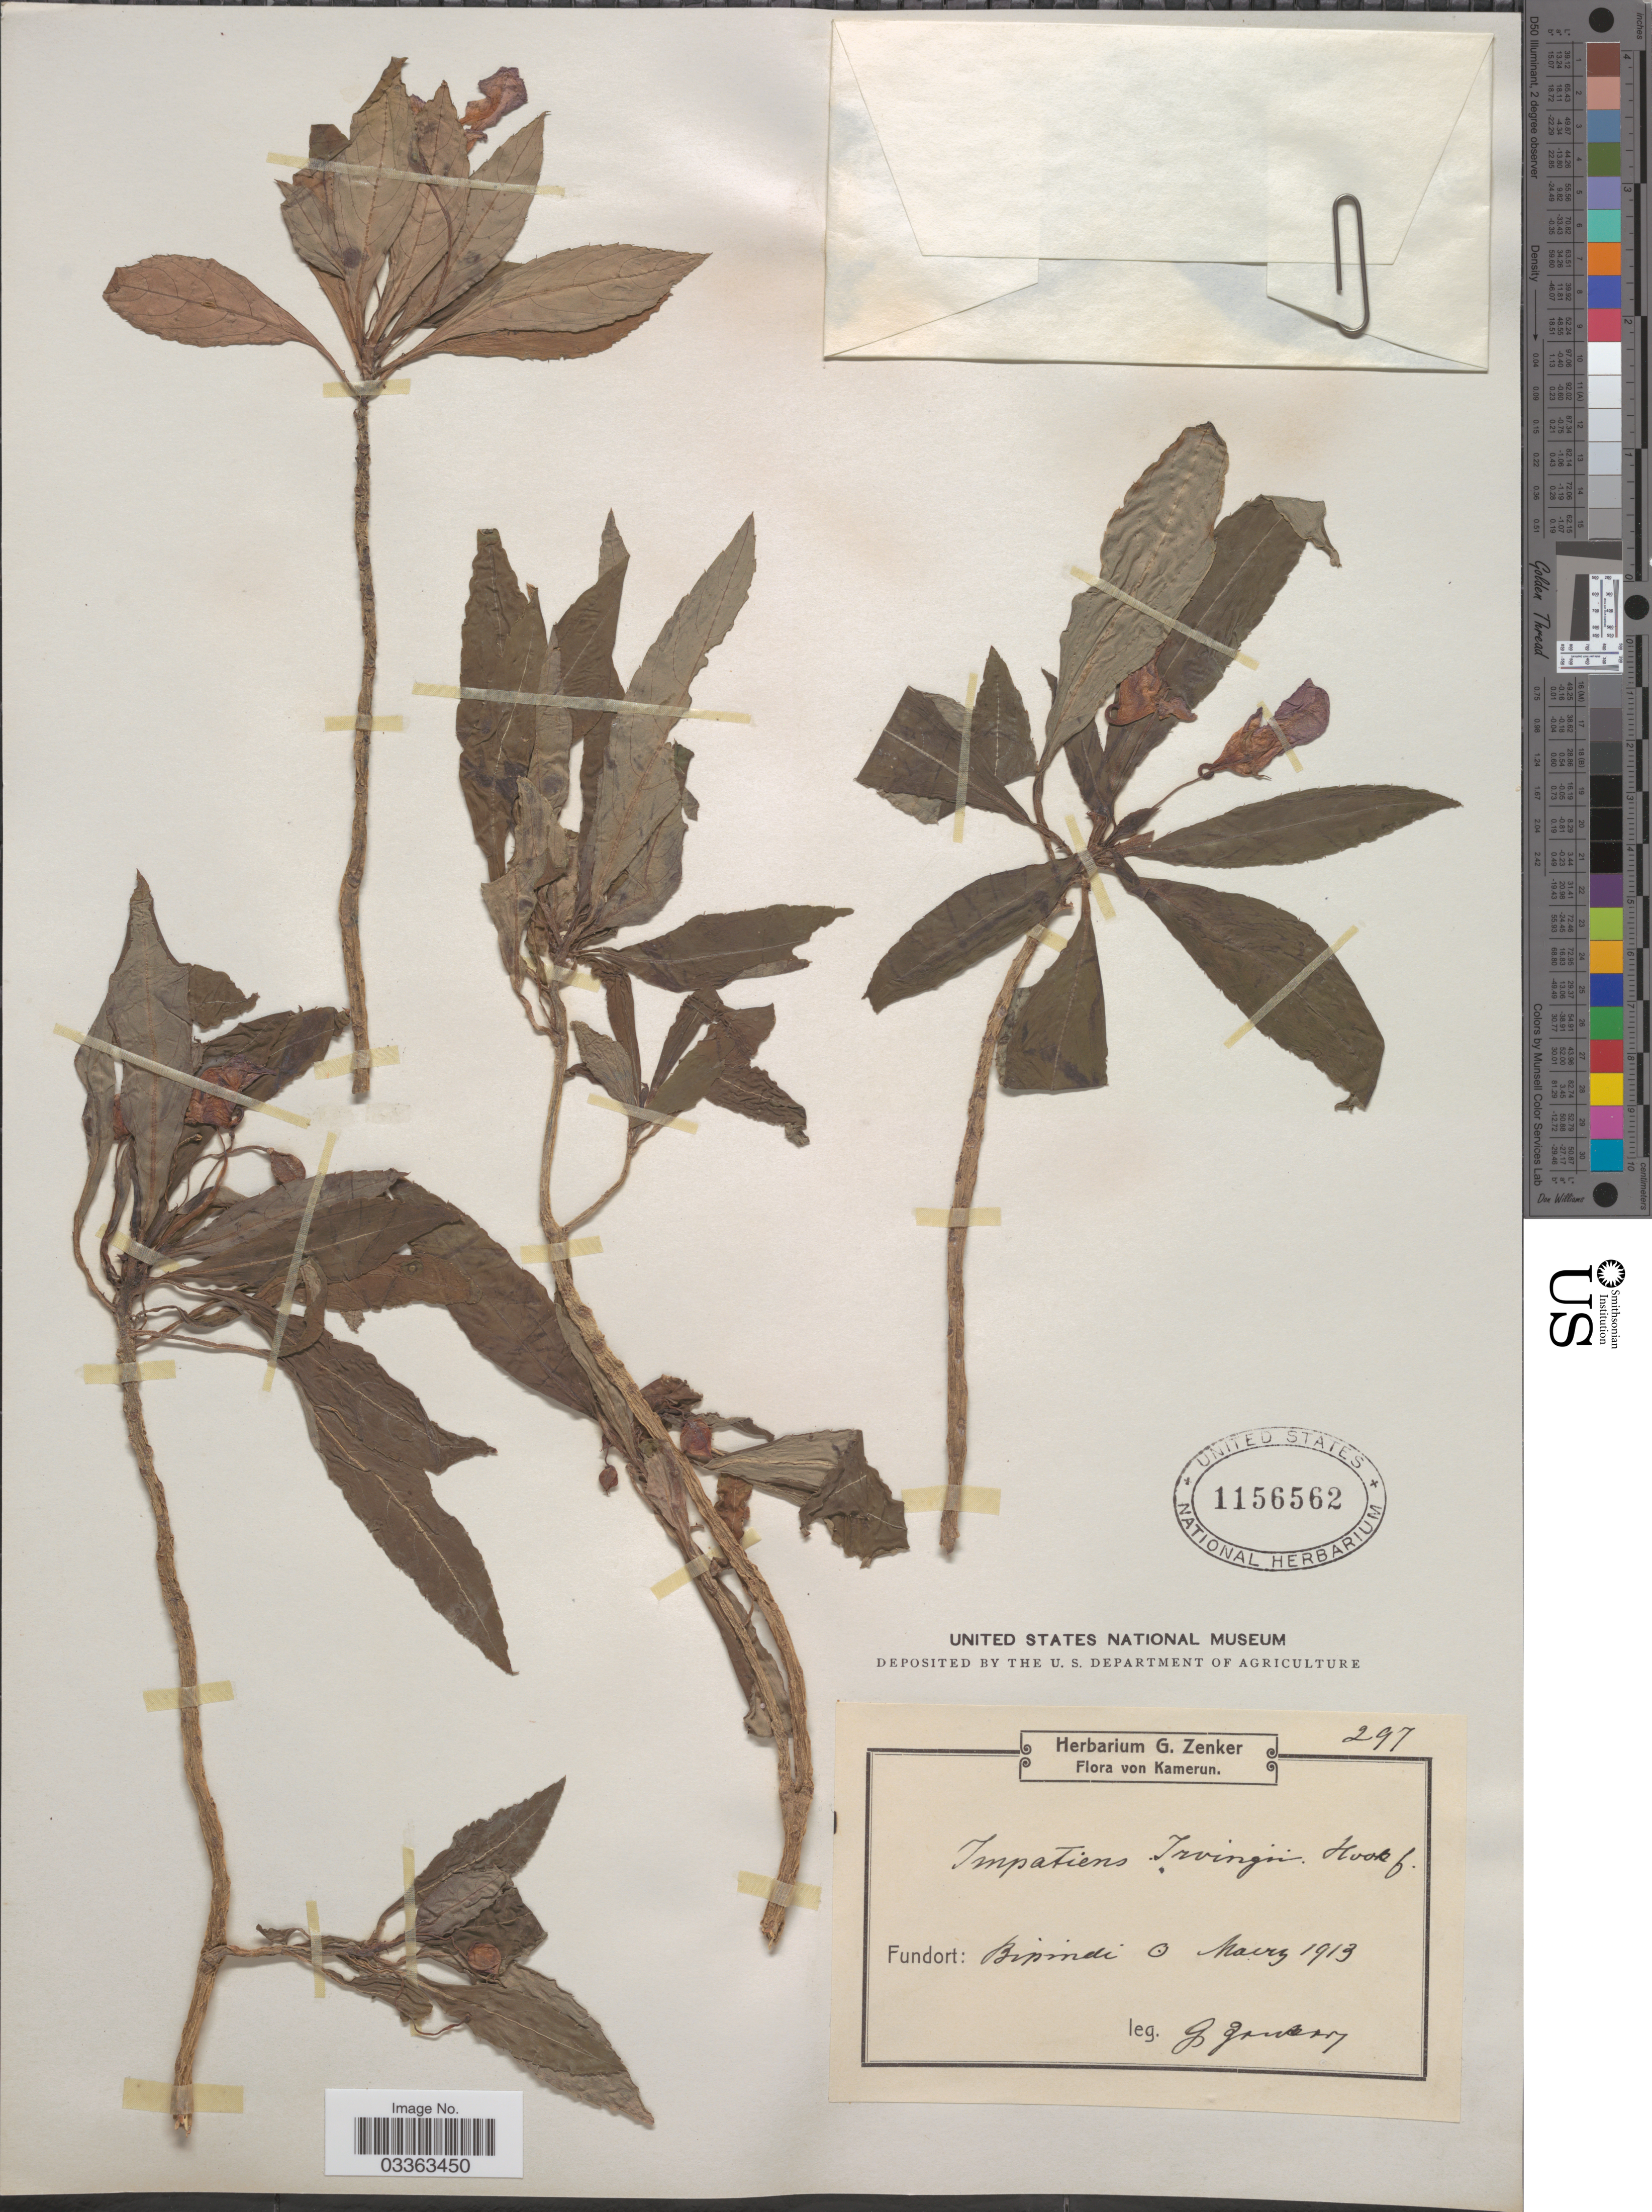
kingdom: Plantae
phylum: Tracheophyta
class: Magnoliopsida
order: Ericales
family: Balsaminaceae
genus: Impatiens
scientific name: Impatiens irvingii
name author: Hook. f.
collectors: G. A. Zenker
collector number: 297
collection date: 1913-03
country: Cameroon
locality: Bipindi O.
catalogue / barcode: US 1156562